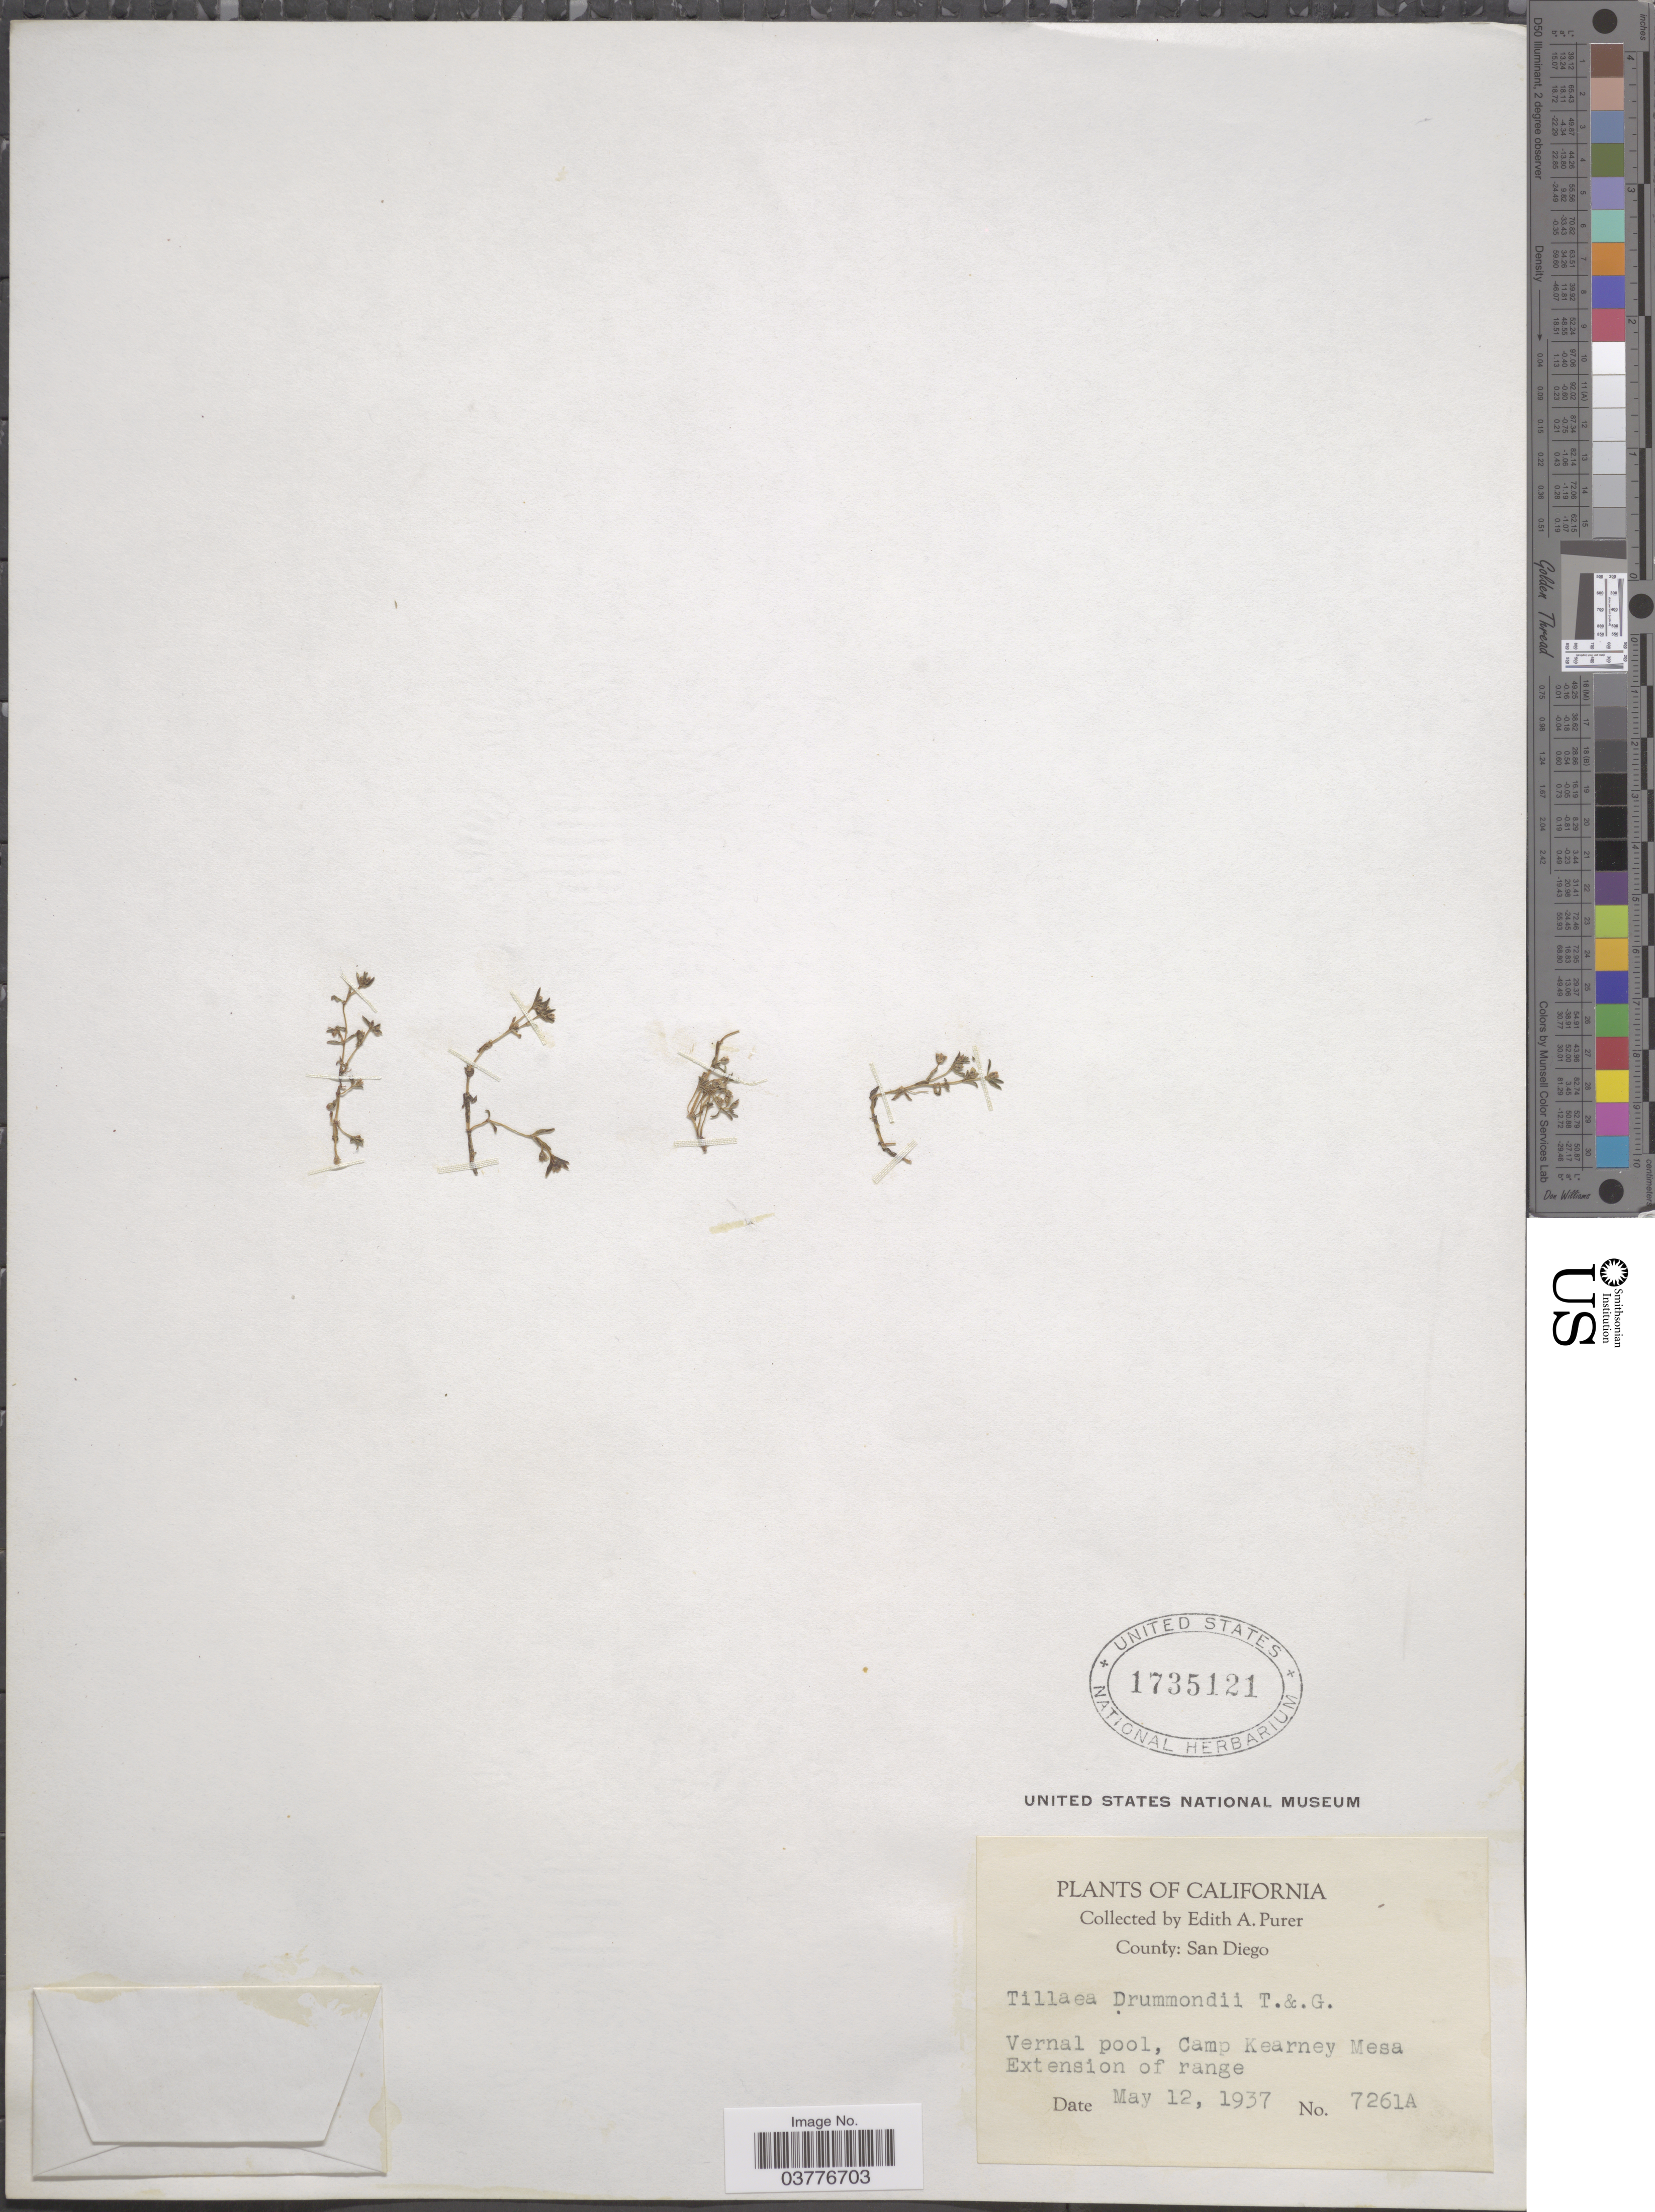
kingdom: Plantae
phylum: Tracheophyta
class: Magnoliopsida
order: Saxifragales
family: Crassulaceae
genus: Crassula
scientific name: Crassula drummondii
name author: (Torr. & A. Gray) Fedde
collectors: E. Purer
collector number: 7261A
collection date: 1937-05-12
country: United States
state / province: California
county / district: San Diego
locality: County: San Diego. Vernal pool, Camp Kearney Mesa Extension of range.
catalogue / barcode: US 1735121